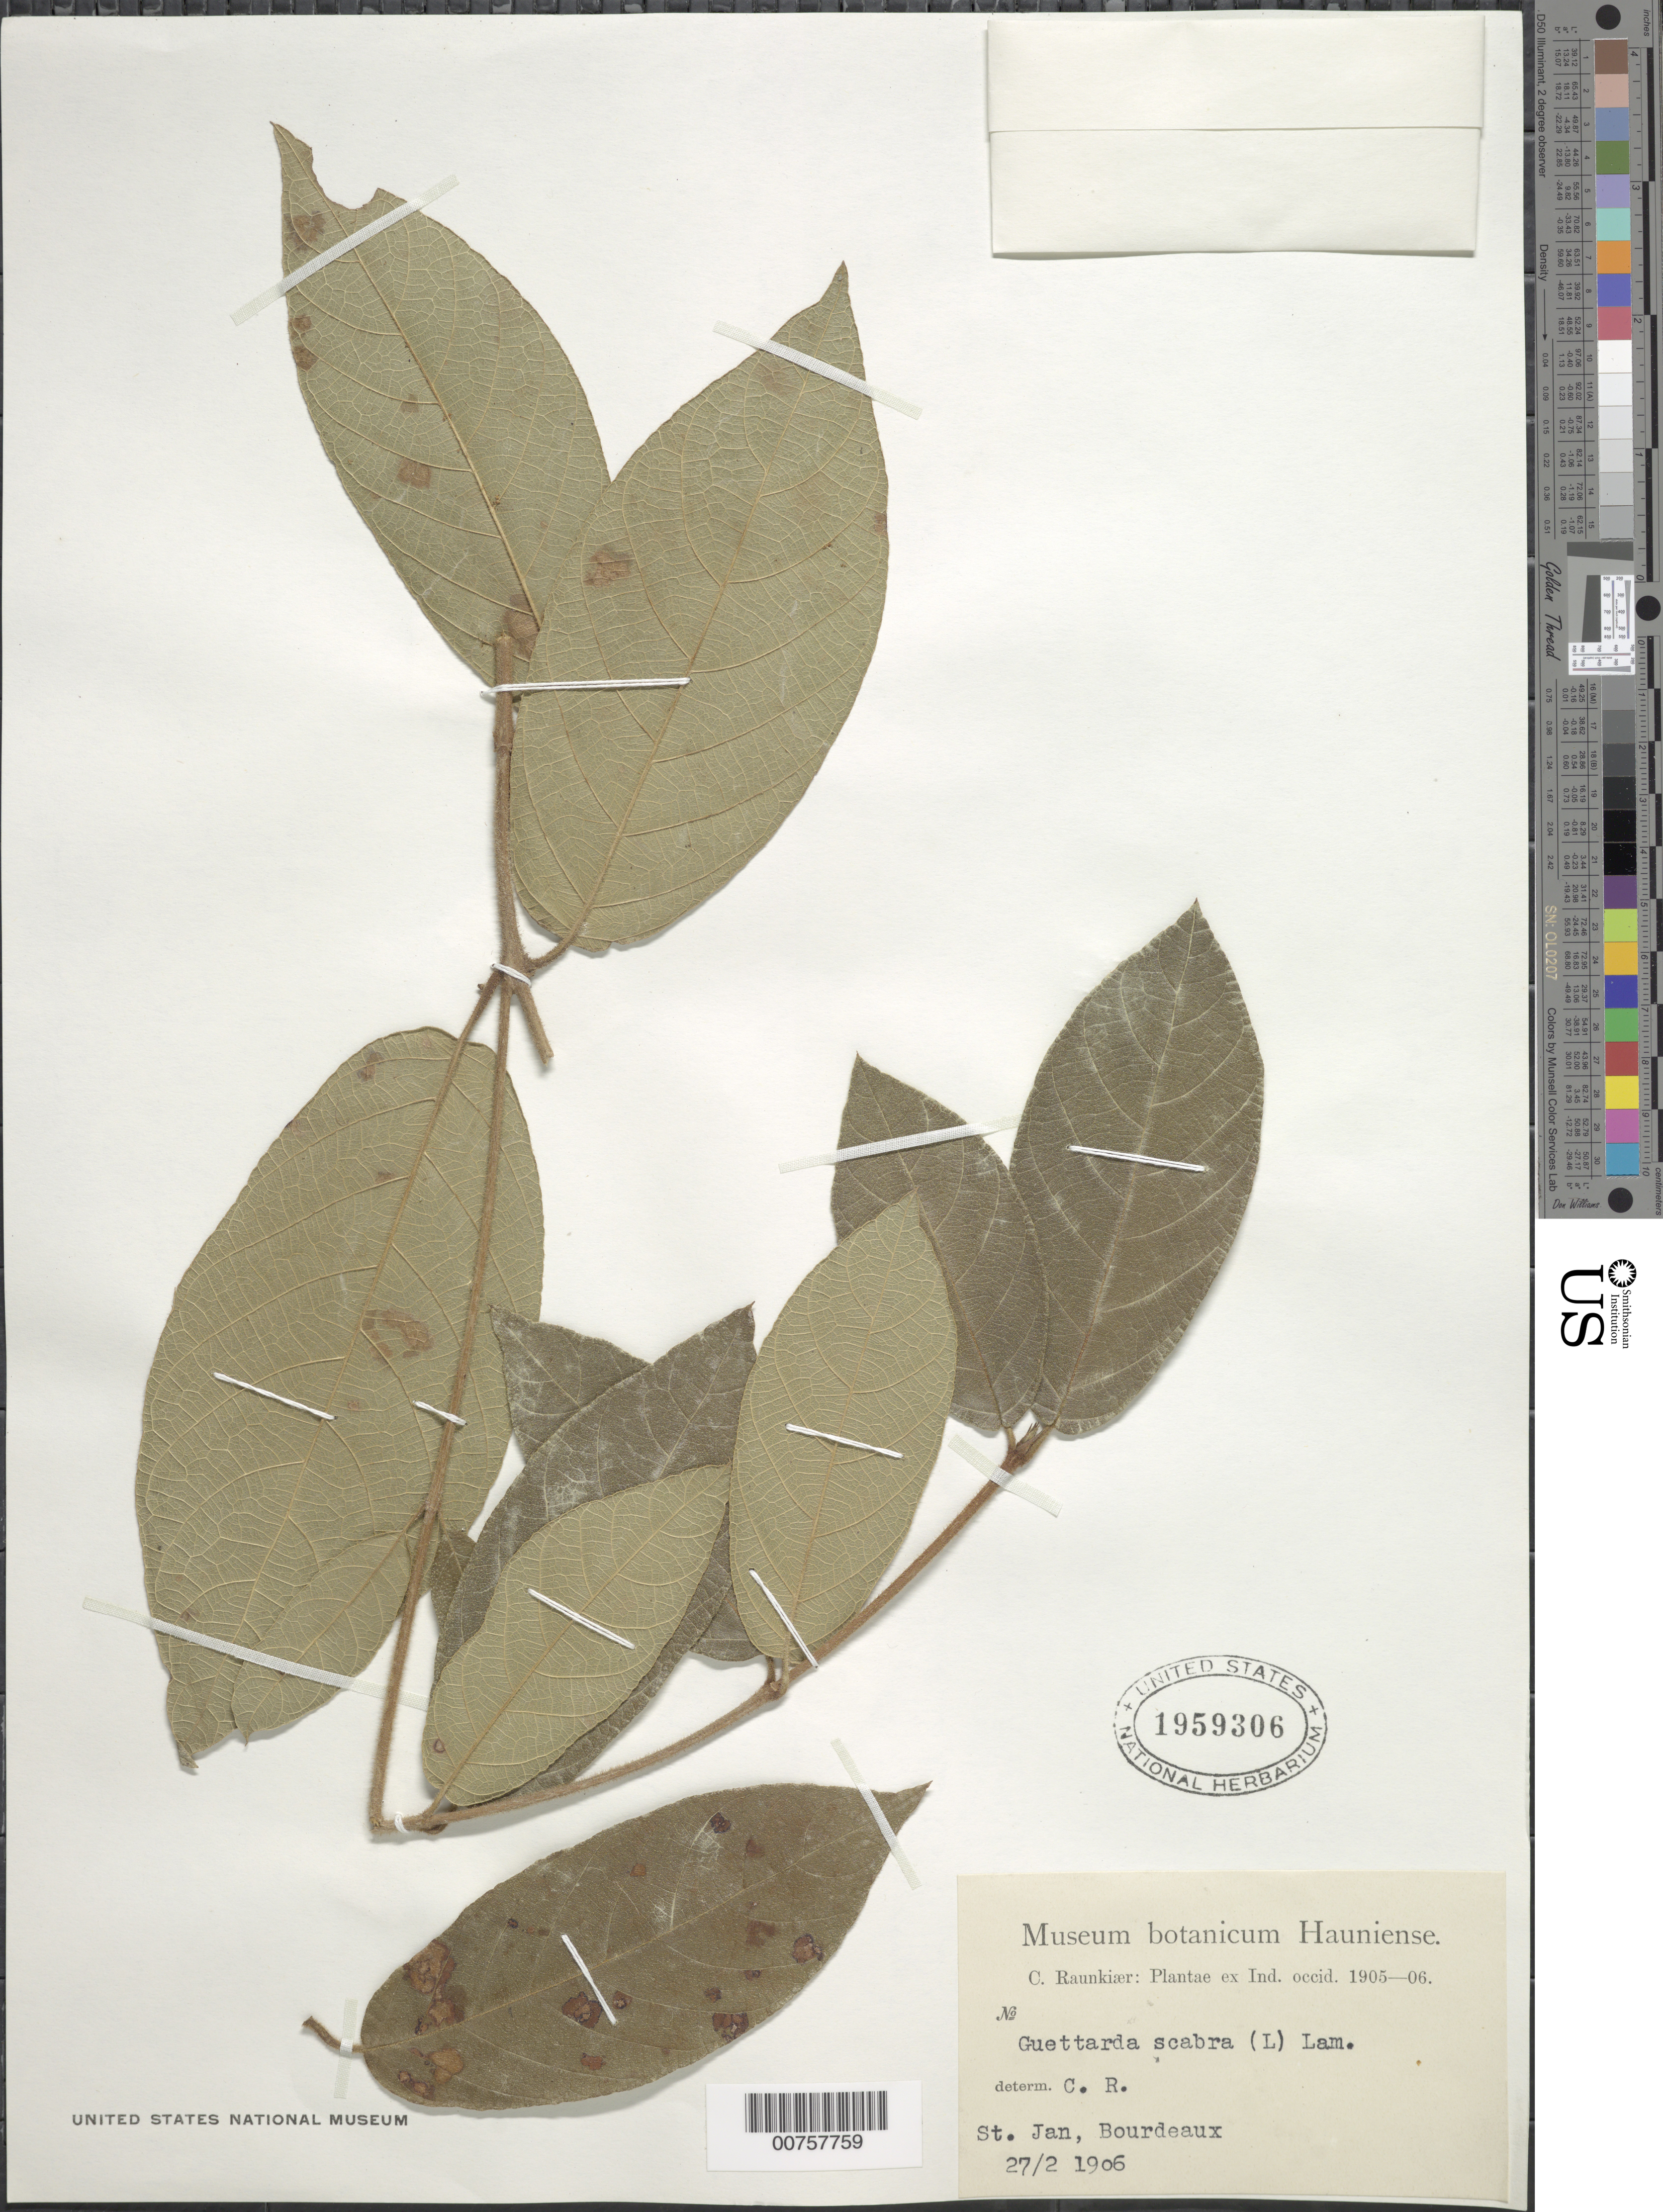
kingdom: Plantae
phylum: Tracheophyta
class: Magnoliopsida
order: Gentianales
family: Rubiaceae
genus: Guettarda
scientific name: Guettarda scabra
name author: (L.) Vent.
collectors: C. C. Raunkiaer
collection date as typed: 27 Feb 1906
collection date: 1906-02-27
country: U.S. Virgin Islands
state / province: St. John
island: St. John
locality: Bourdeaux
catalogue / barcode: US 1959306